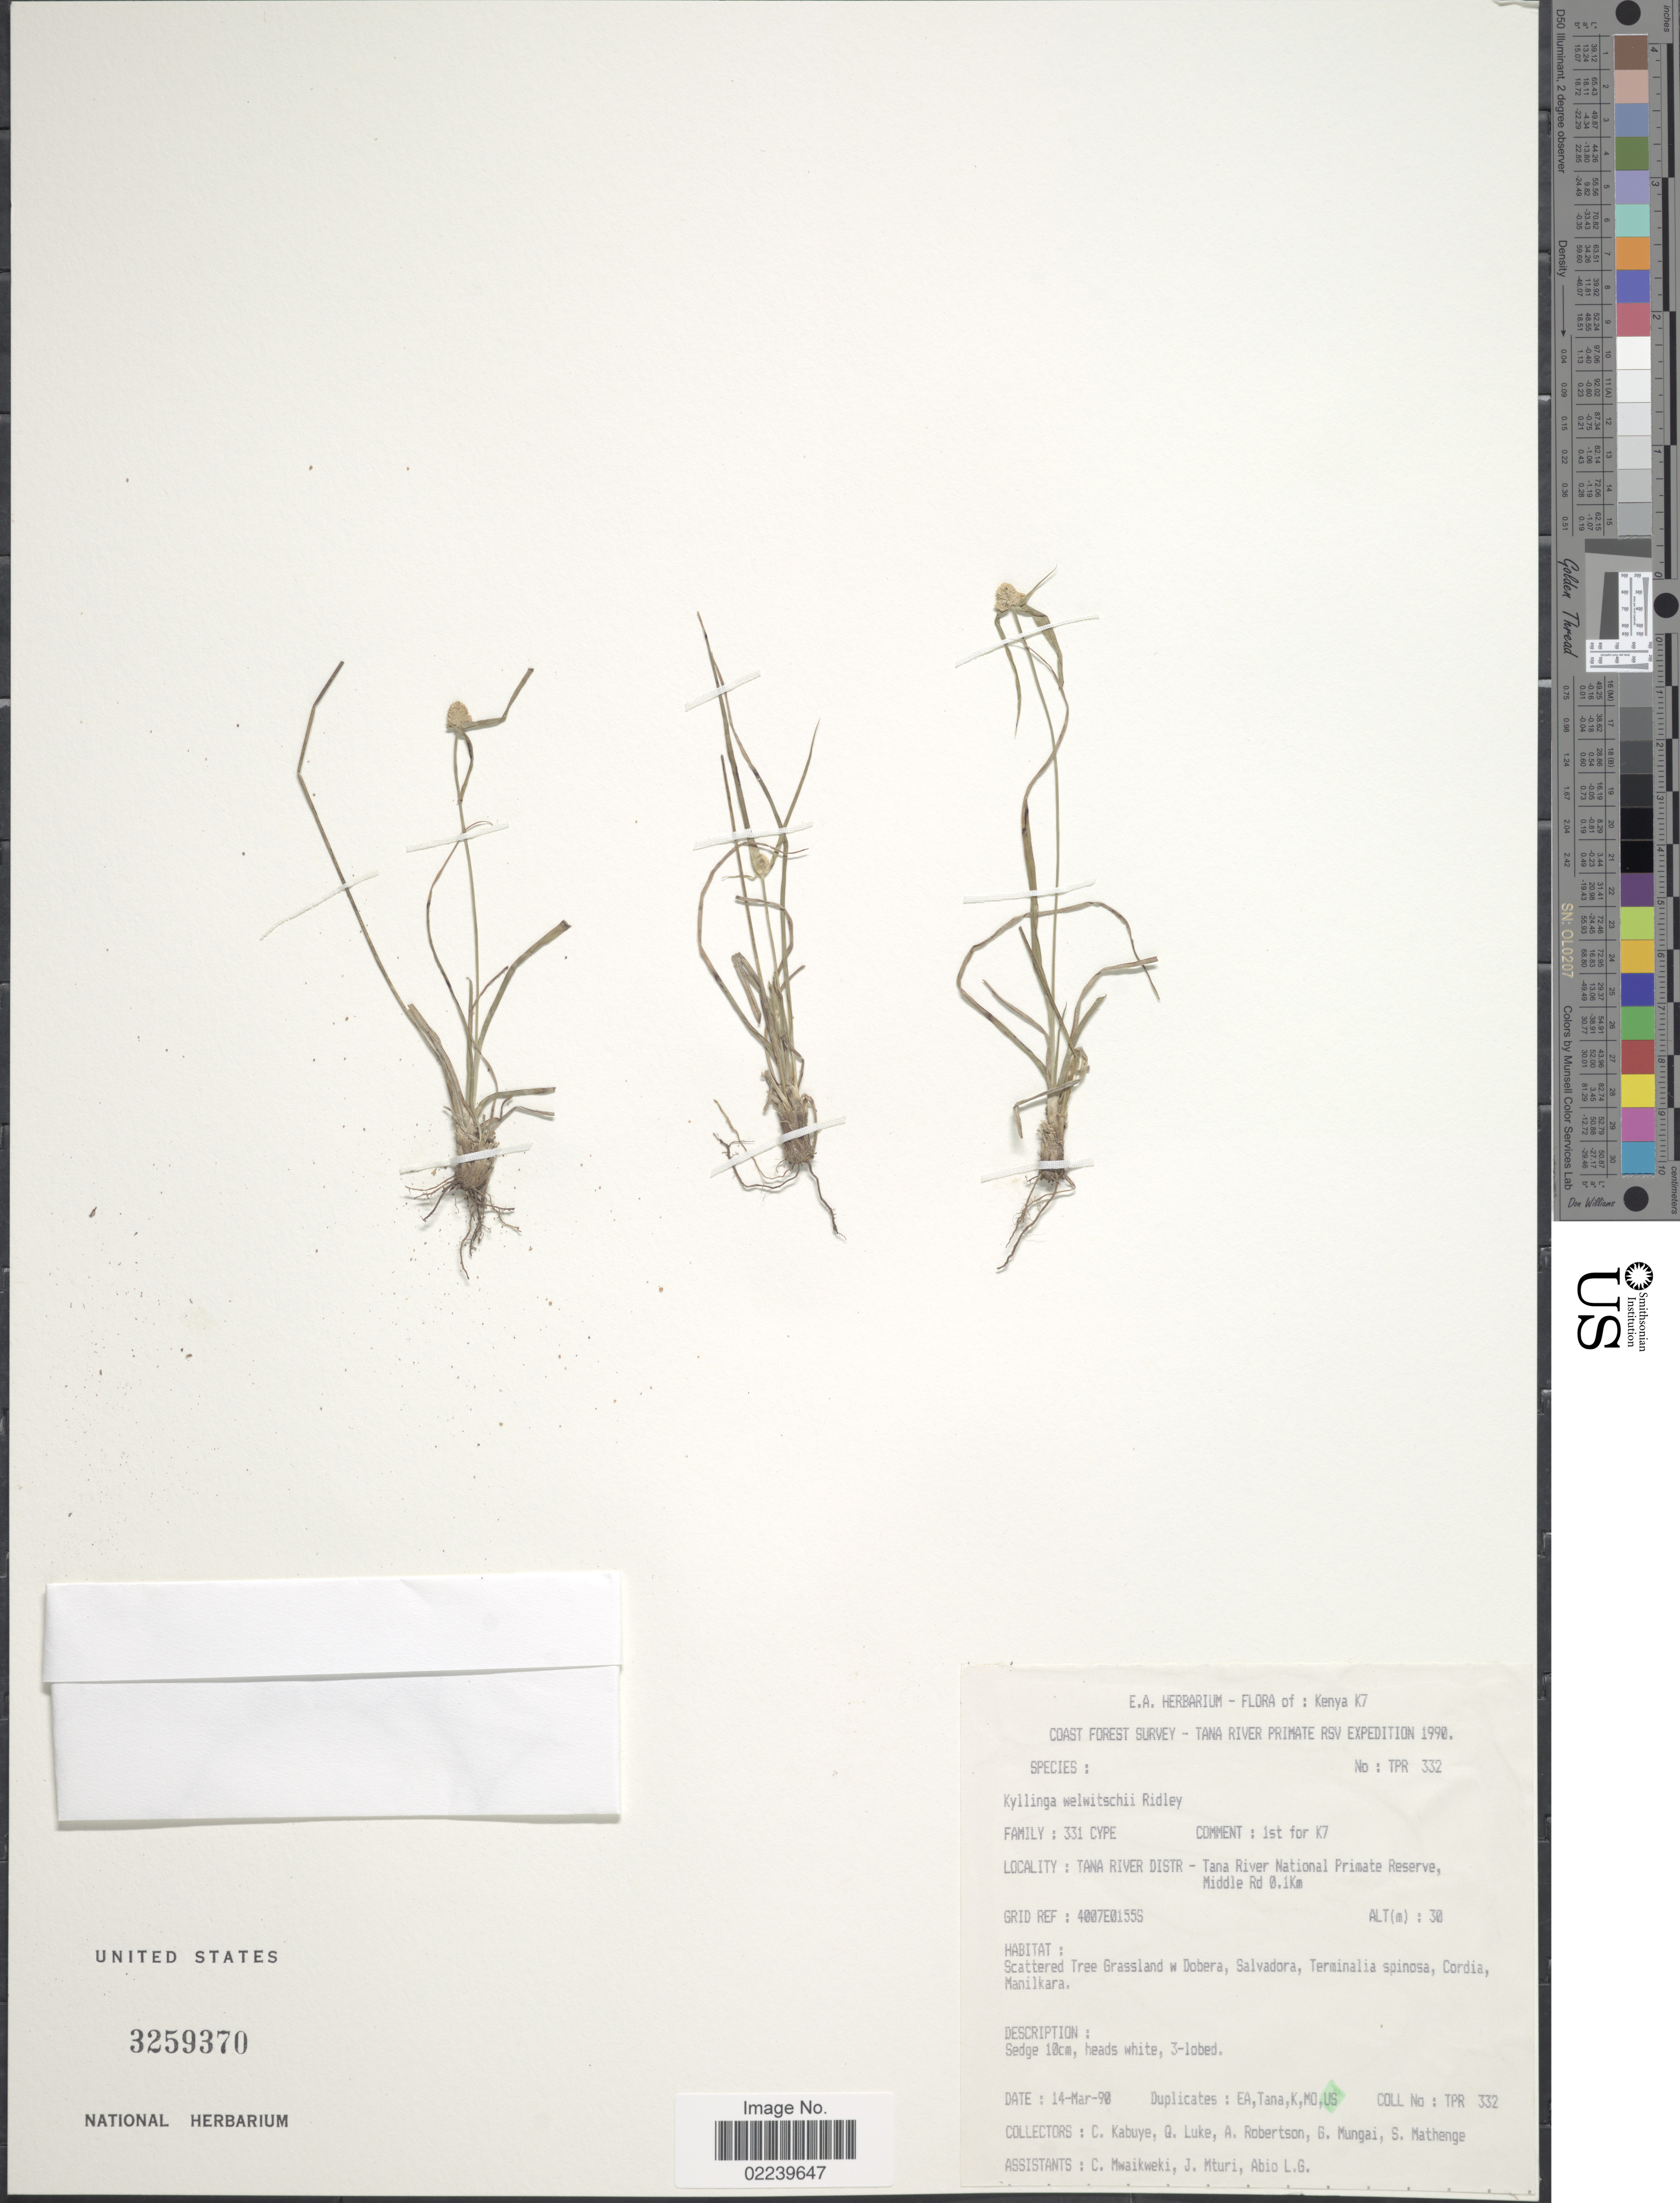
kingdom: Plantae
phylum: Tracheophyta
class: Liliopsida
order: Poales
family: Cyperaceae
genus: Cyperus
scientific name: Cyperus welwitschii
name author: (Ridl.)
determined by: Strong, M. T., (US), Smithsonian Institution - National Museum of Natural History (UNITED STATES)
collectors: C. Kabuye, G. Luke, A. Robertson, G. Mungai & et al.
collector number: TPR 332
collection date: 1990-03-14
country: Kenya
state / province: Tana River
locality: Coast Forest. Tanta River Primate RSV. tana River Distr - Tana River National Primate Reserve Middle Rd. 0.1Km. Grid Ref. 4007E0155S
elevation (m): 30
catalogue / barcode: US 3259370